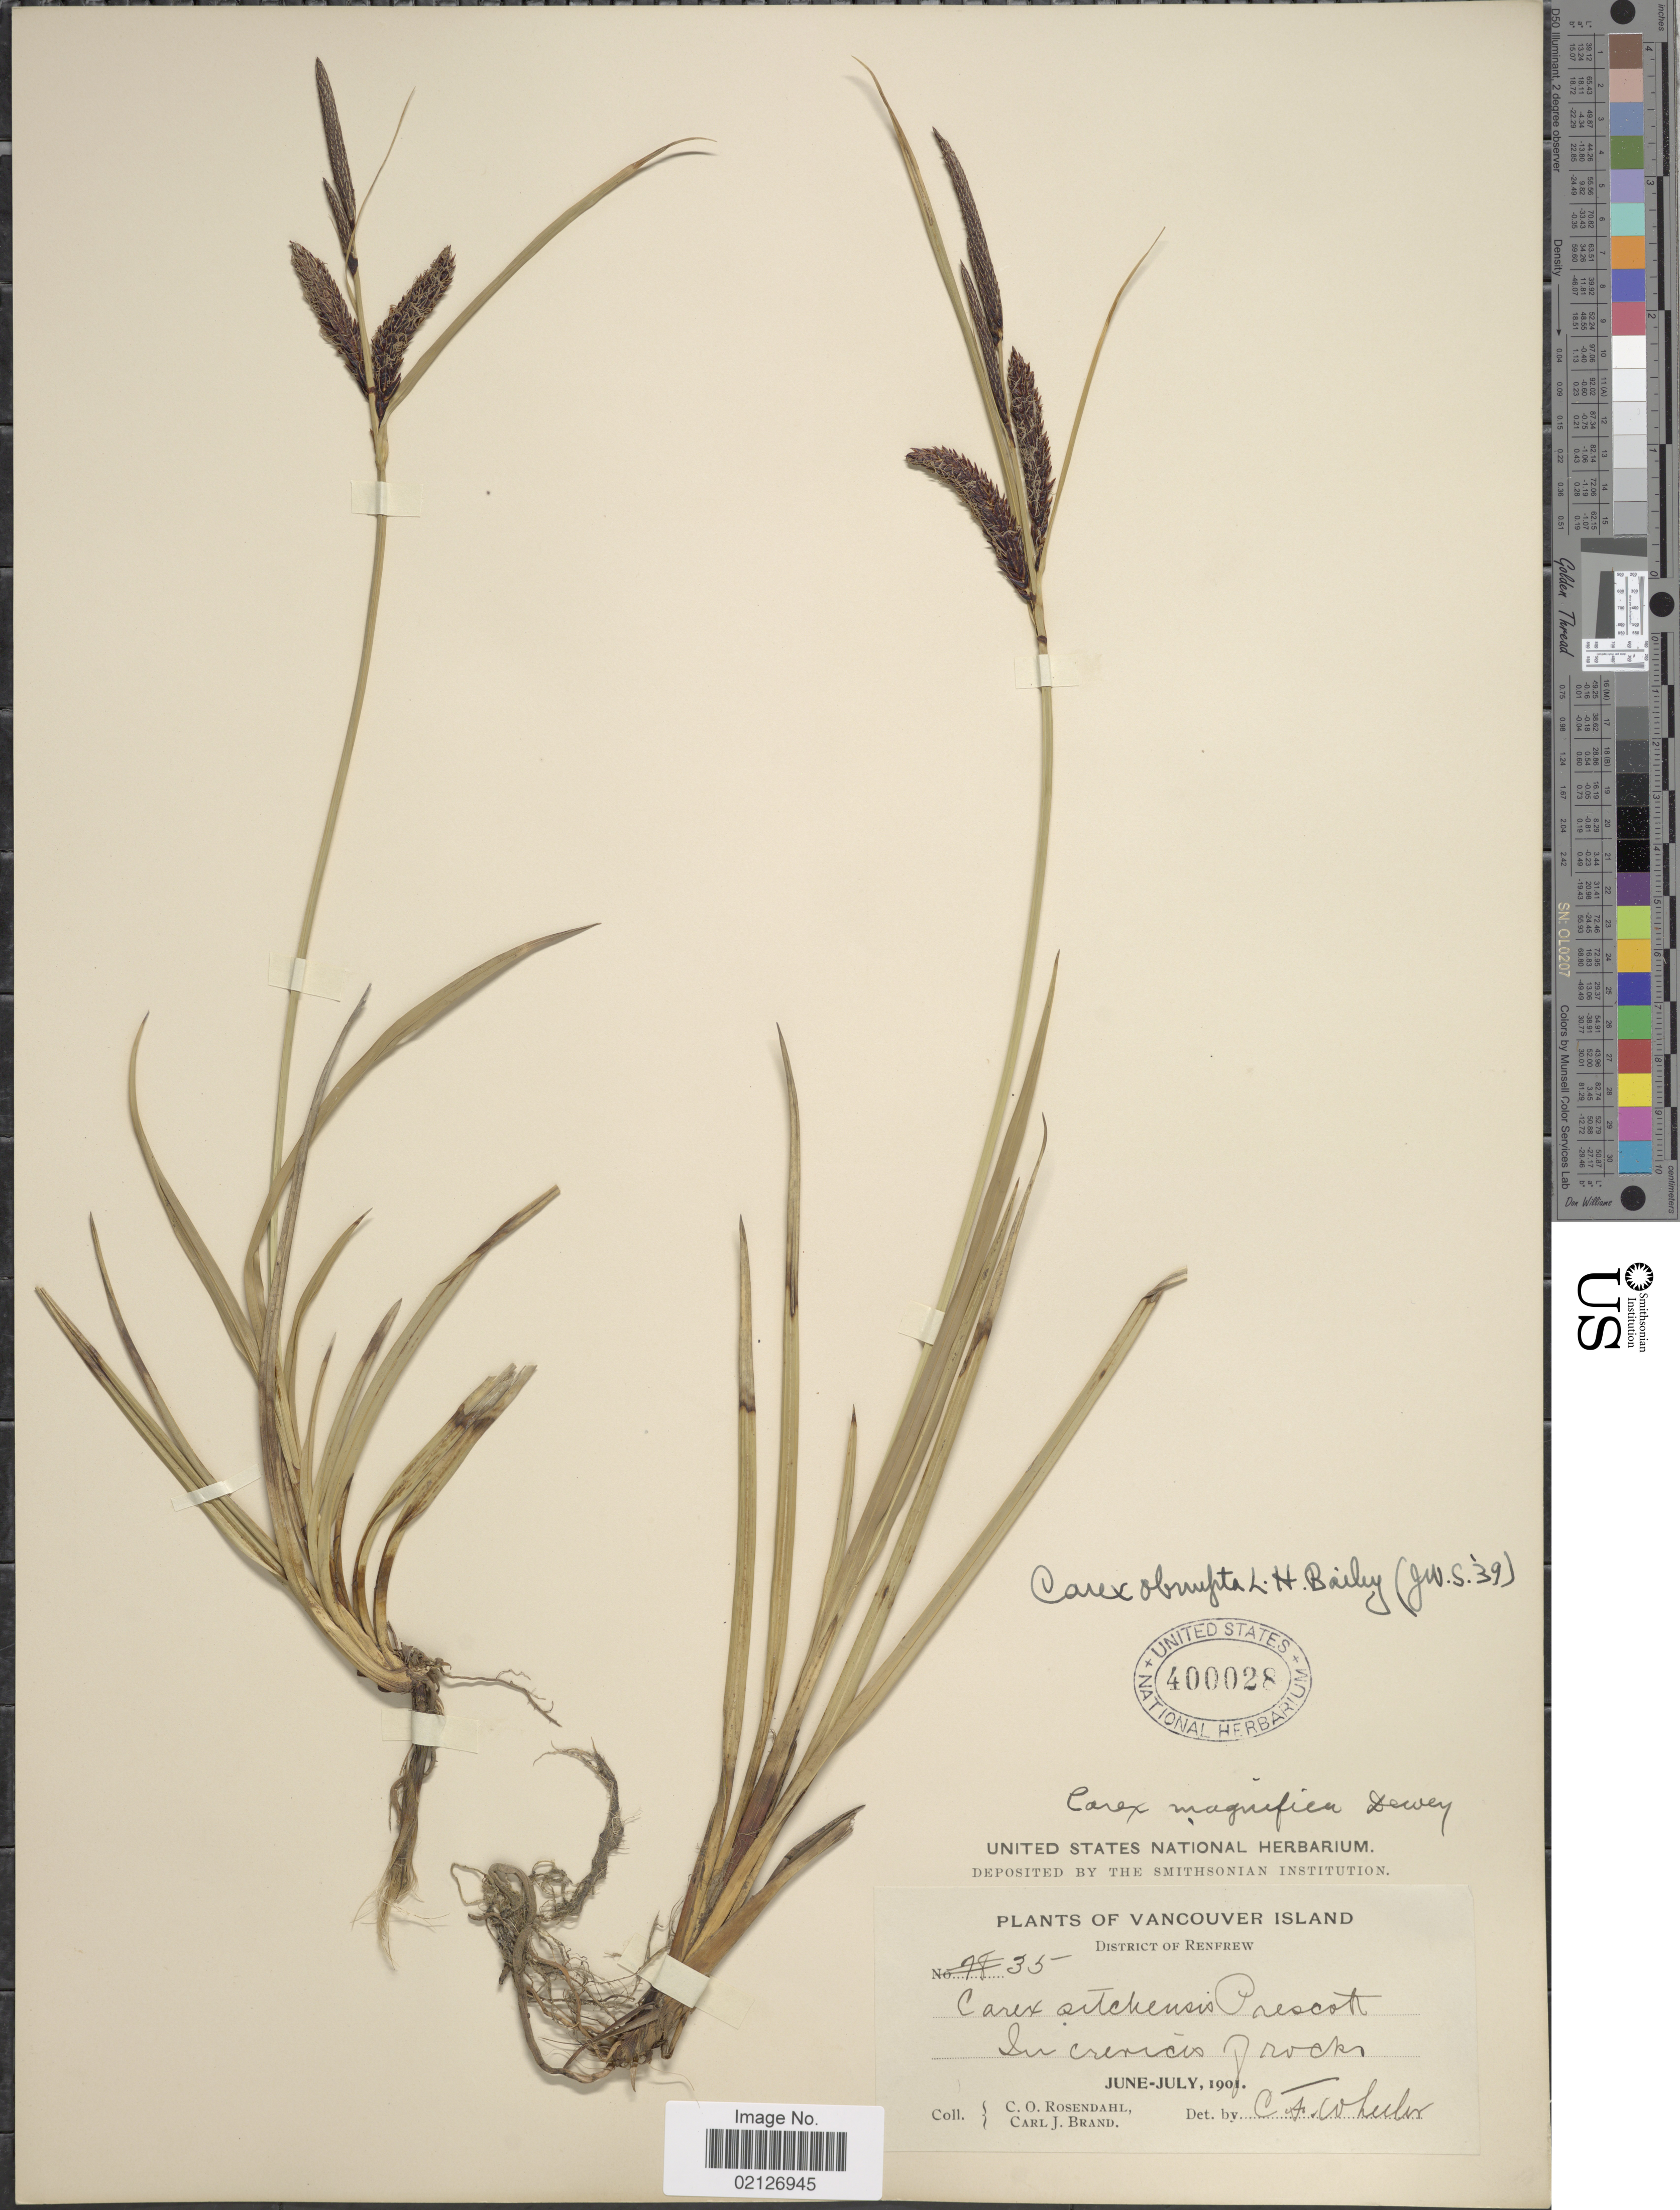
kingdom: Plantae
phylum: Tracheophyta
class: Liliopsida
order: Poales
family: Cyperaceae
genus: Carex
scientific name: Carex obnupta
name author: L.H. Bailey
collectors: C. O. Rosendahl & C. J. Brand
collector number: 35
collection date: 1901-06/1901-07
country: Canada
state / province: British Columbia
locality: Vancouver Island, district of Renfrew, in crevices of rocks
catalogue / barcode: US 400028